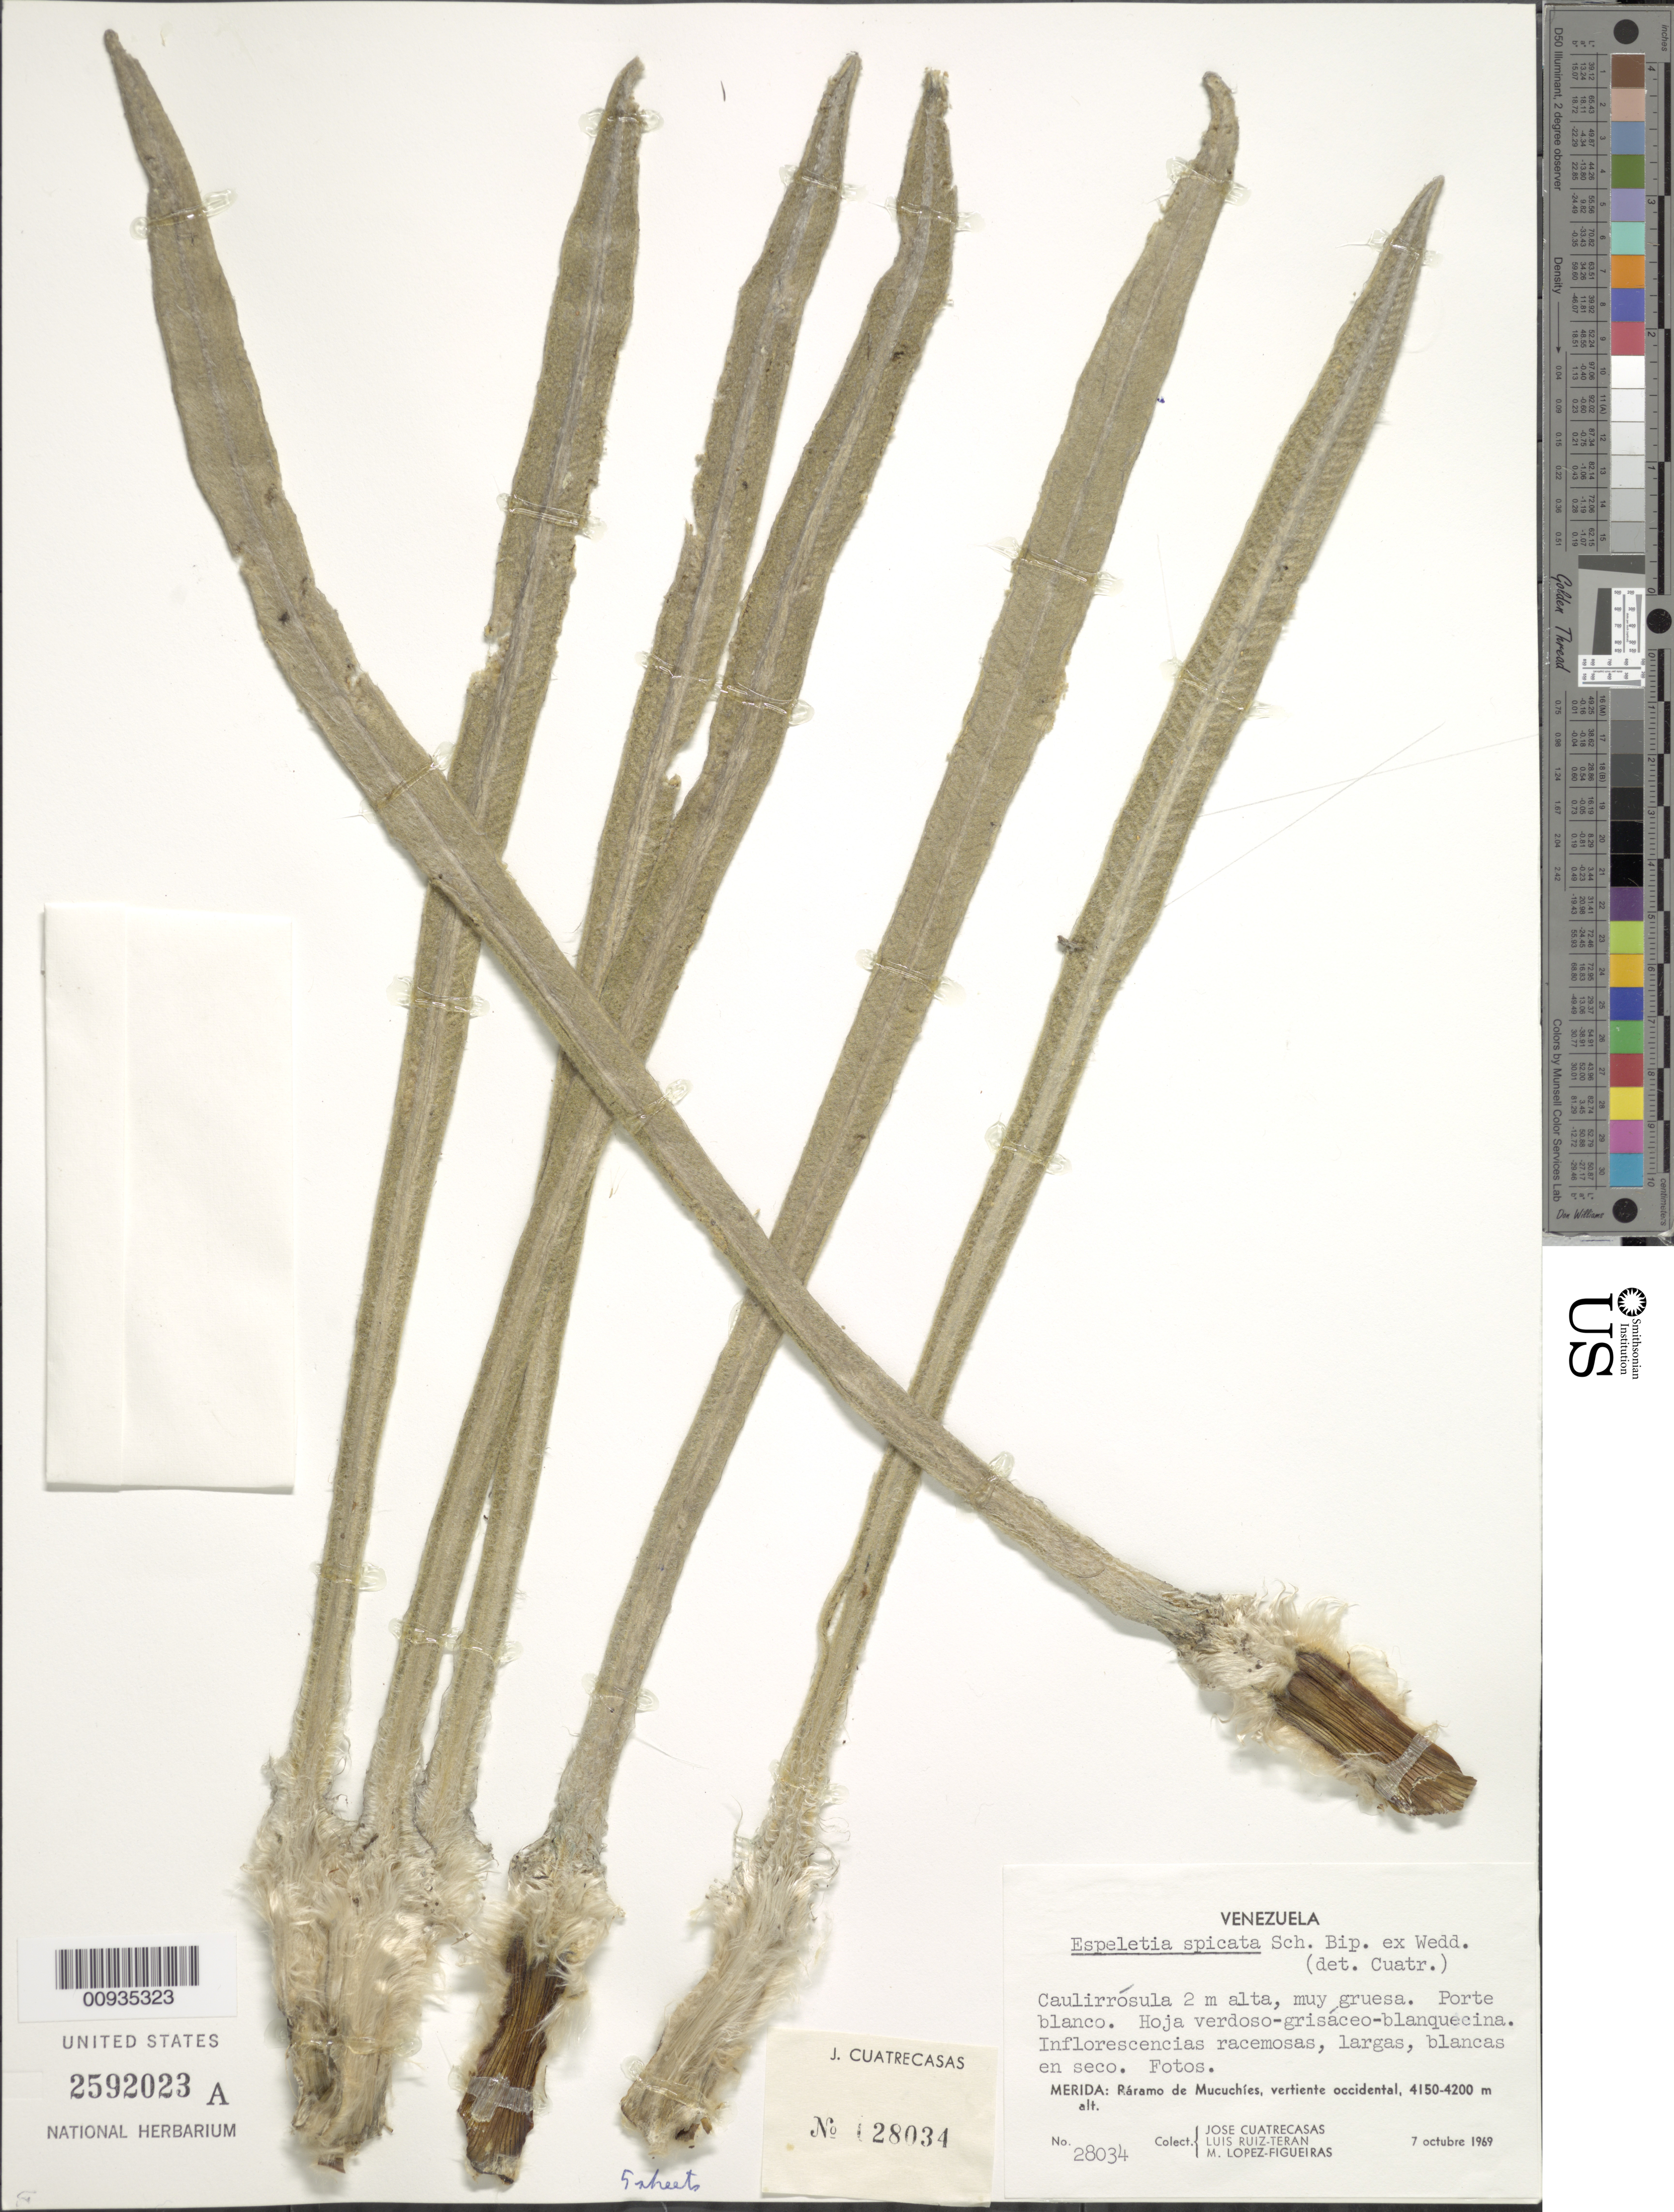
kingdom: Plantae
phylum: Tracheophyta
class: Magnoliopsida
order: Asterales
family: Asteraceae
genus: Coespeletia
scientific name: Coespeletia spicata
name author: (Sch. Bip. ex Wedd.) Cuatrec.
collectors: J. Cuatrecasas, L. Teran & M. López Figueiras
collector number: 28034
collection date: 1969-10-07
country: Venezuela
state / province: Mérida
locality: Paramo de Mucuchies, vertiente occidental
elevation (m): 4150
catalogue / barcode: US 2592023A